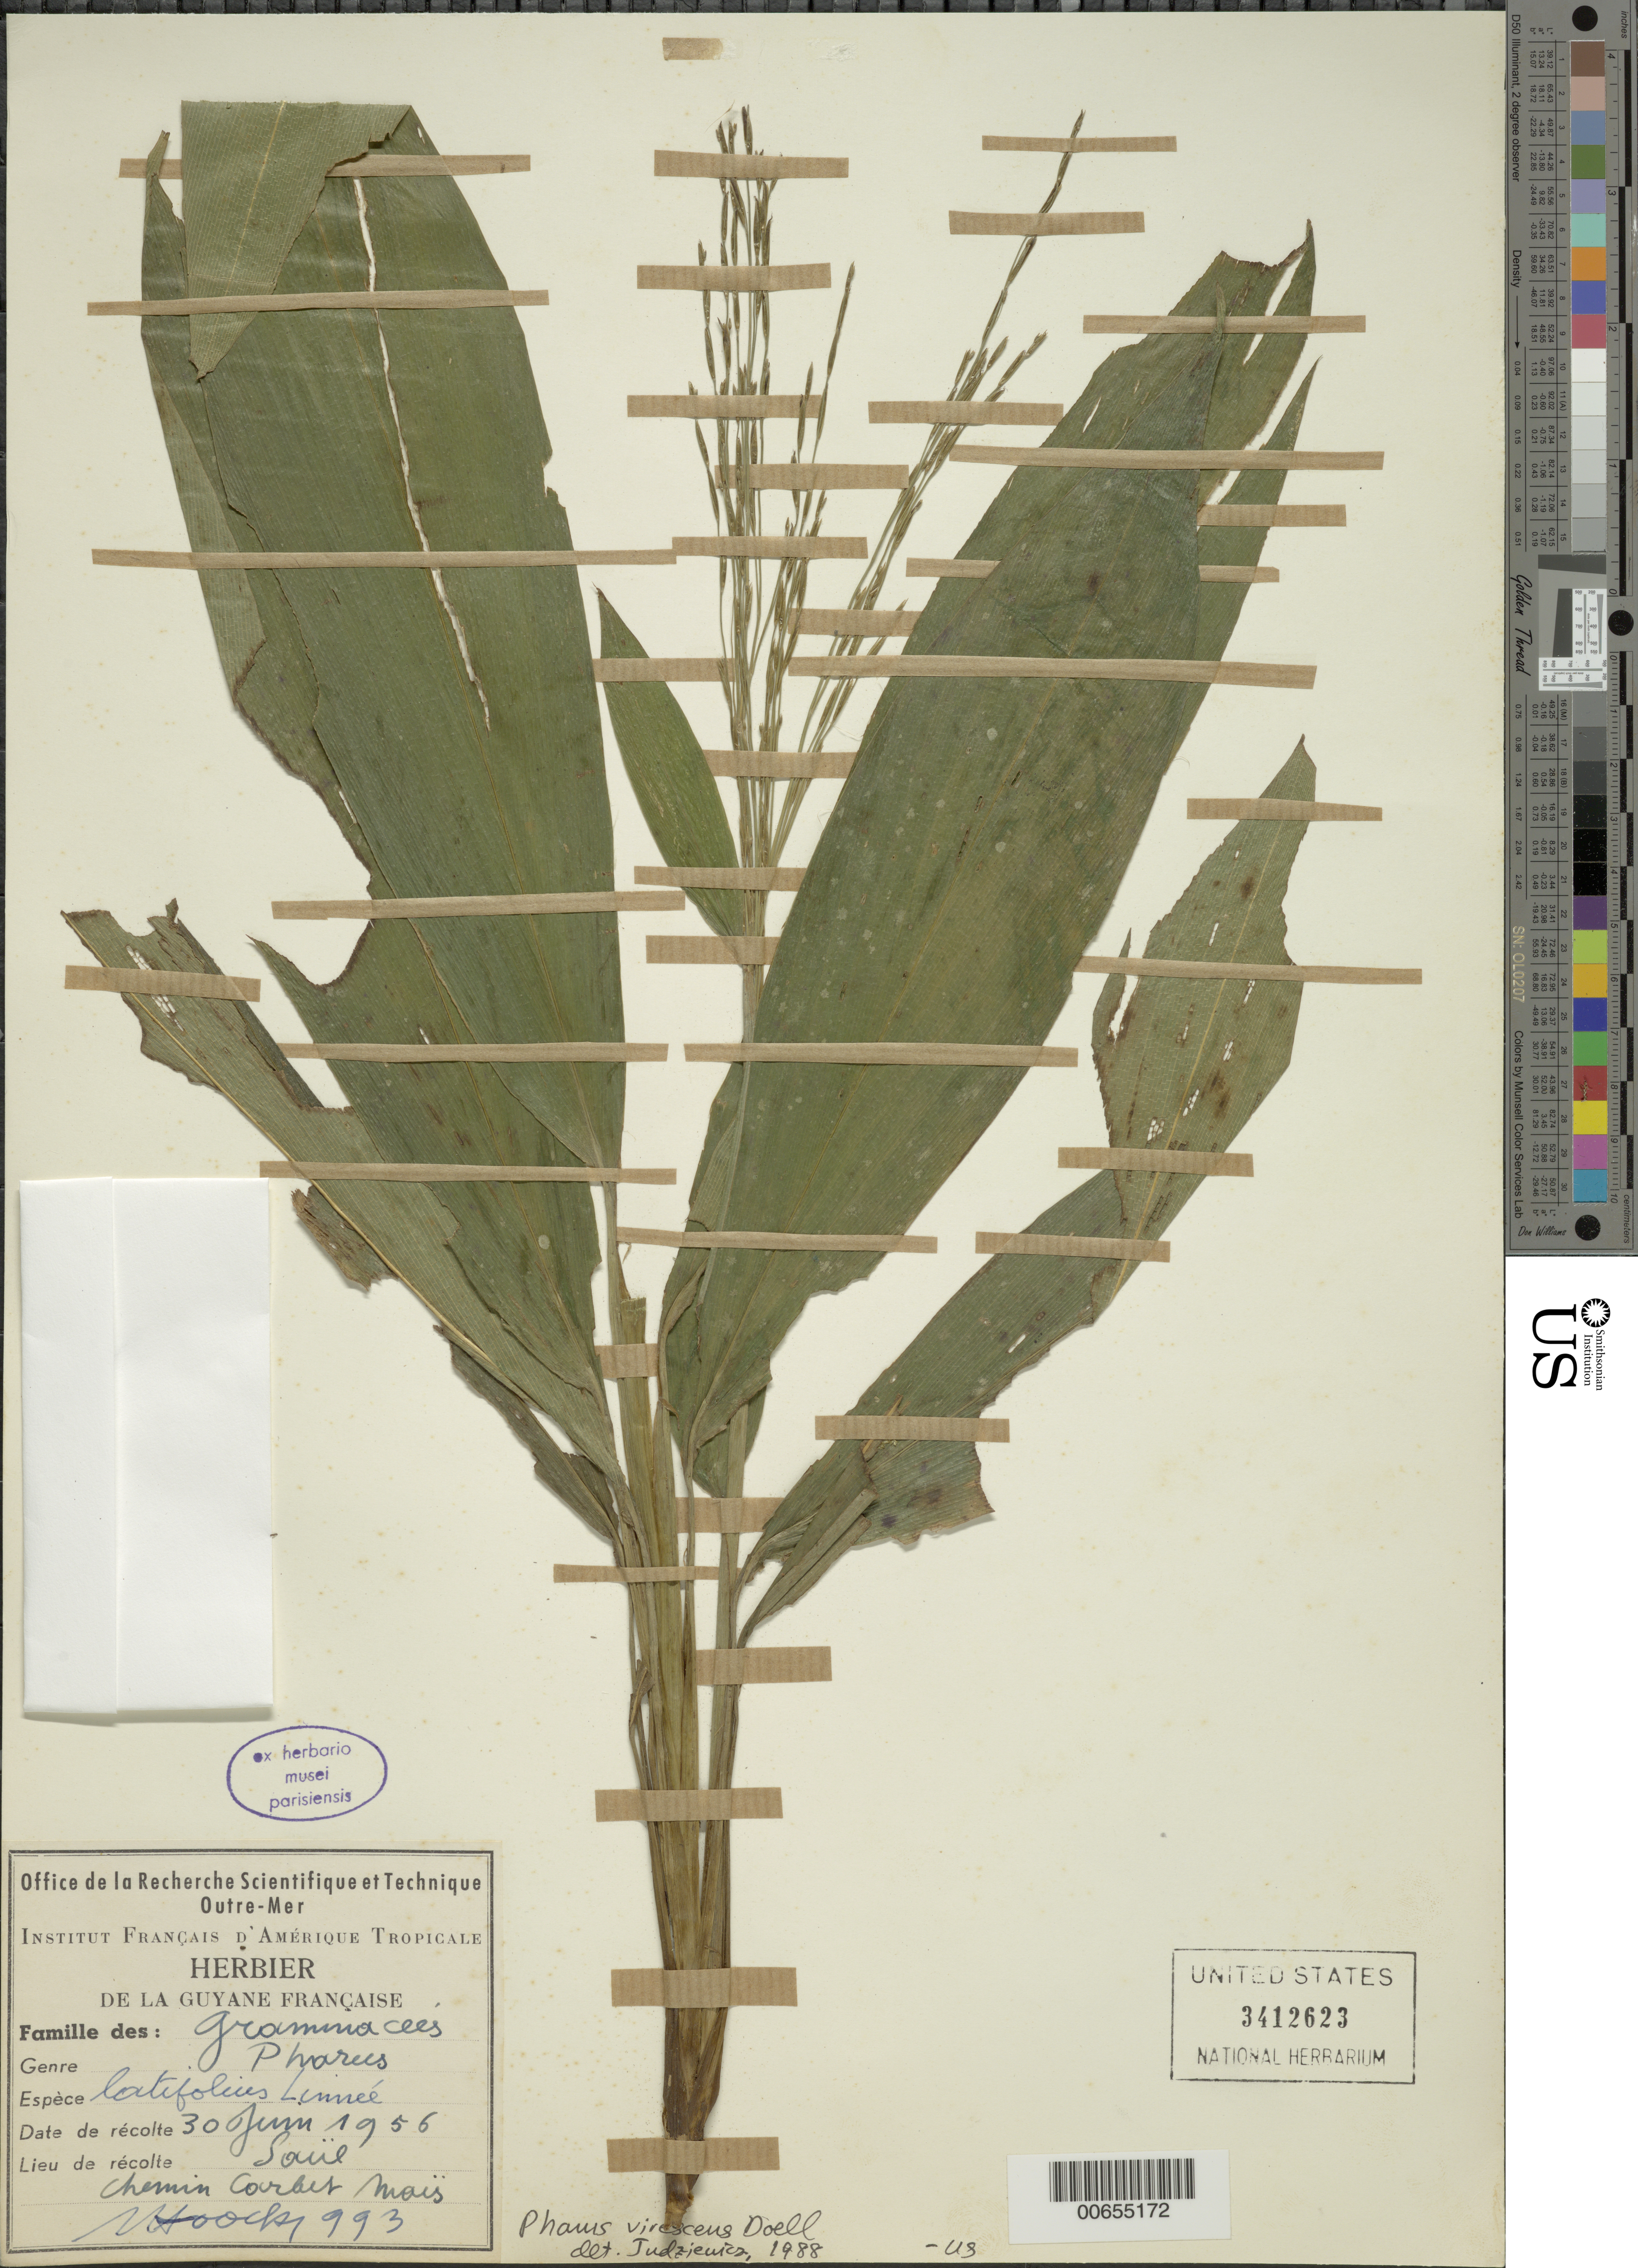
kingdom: Plantae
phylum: Tracheophyta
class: Liliopsida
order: Poales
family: Poaceae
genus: Pharus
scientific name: Pharus virescens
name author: Döll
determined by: Judziewicz, E. J.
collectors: J. Hoock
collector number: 993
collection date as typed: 30-Jun-56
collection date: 1956-06-30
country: French Guiana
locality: Saül, Chemin Carbet Maïs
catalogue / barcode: US 3412623